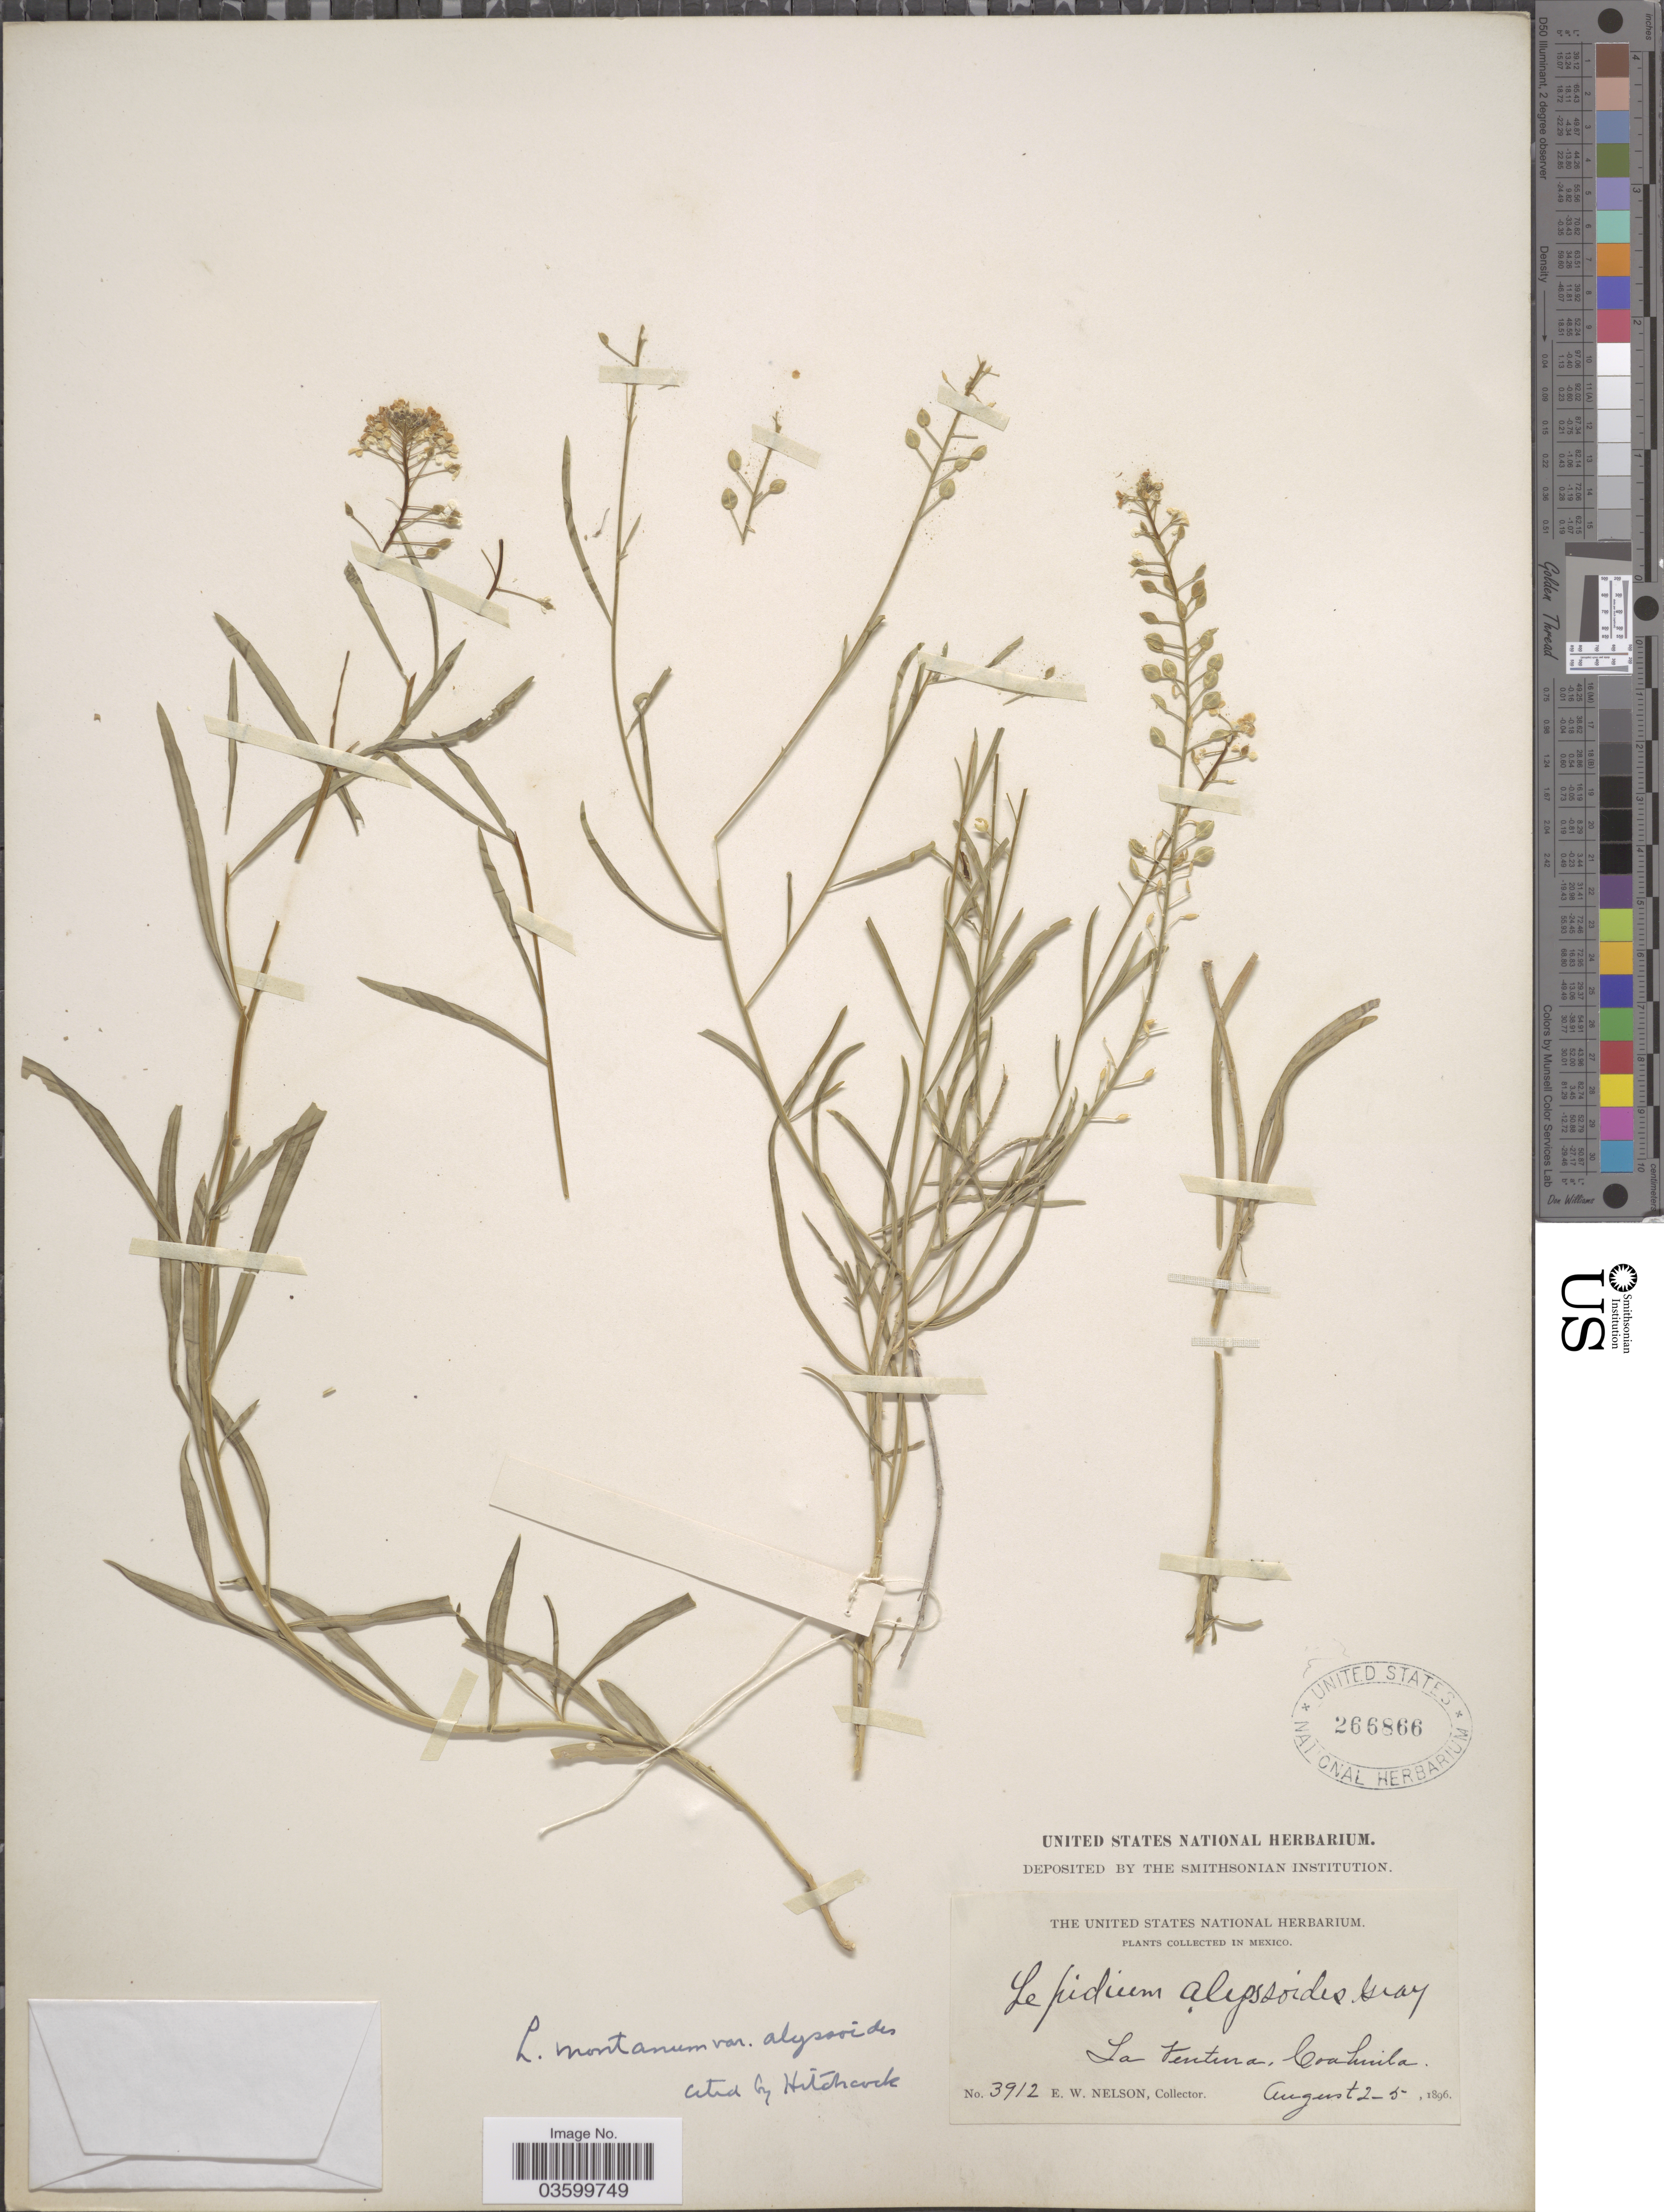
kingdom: Plantae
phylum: Tracheophyta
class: Magnoliopsida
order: Brassicales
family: Brassicaceae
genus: Lepidium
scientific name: Lepidium montanum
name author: Nutt.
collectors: E. W. Nelson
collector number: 3912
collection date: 1896-08-02/1896-08-05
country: Mexico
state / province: Coahuila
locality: La Ventura.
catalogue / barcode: US 266866